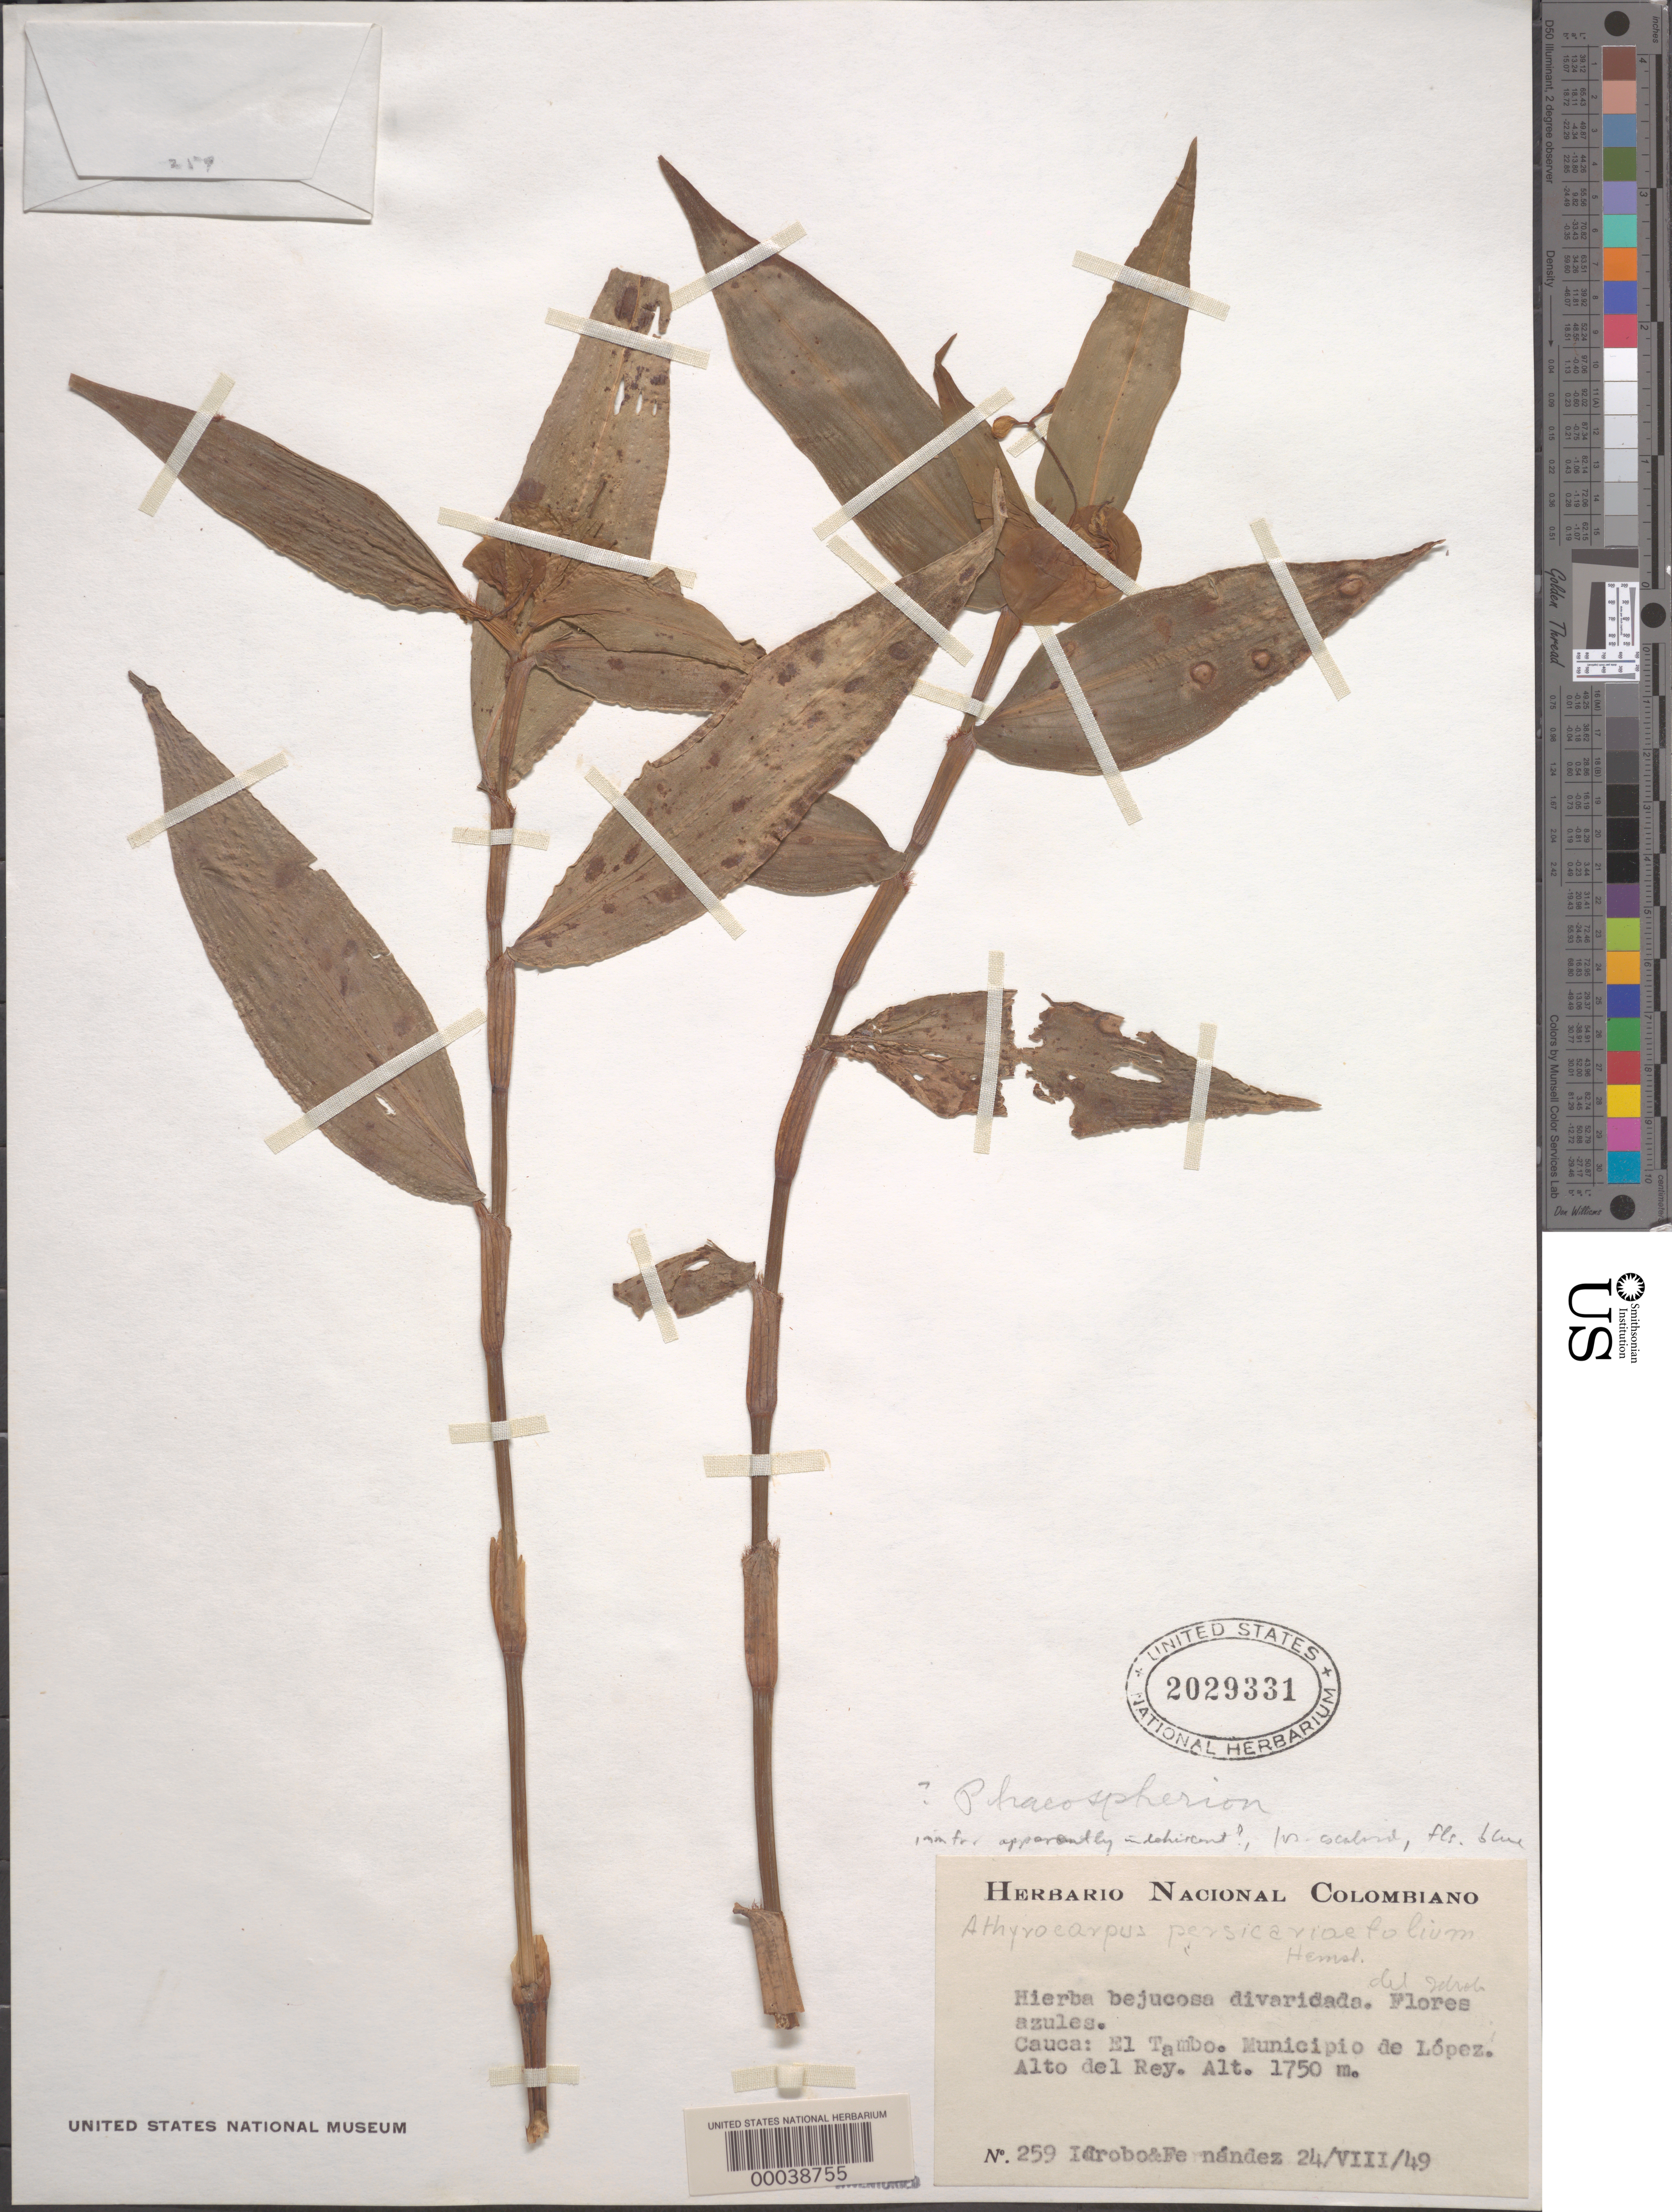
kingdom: Plantae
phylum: Tracheophyta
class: Liliopsida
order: Commelinales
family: Commelinaceae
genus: Commelina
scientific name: Commelina obliqua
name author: Vahl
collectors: J. M. Idrobo & -- Fernandez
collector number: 259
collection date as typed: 24 Aug 1949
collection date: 1949-08-24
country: Colombia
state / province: Cauca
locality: El Tambo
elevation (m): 1750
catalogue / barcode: US 2029331